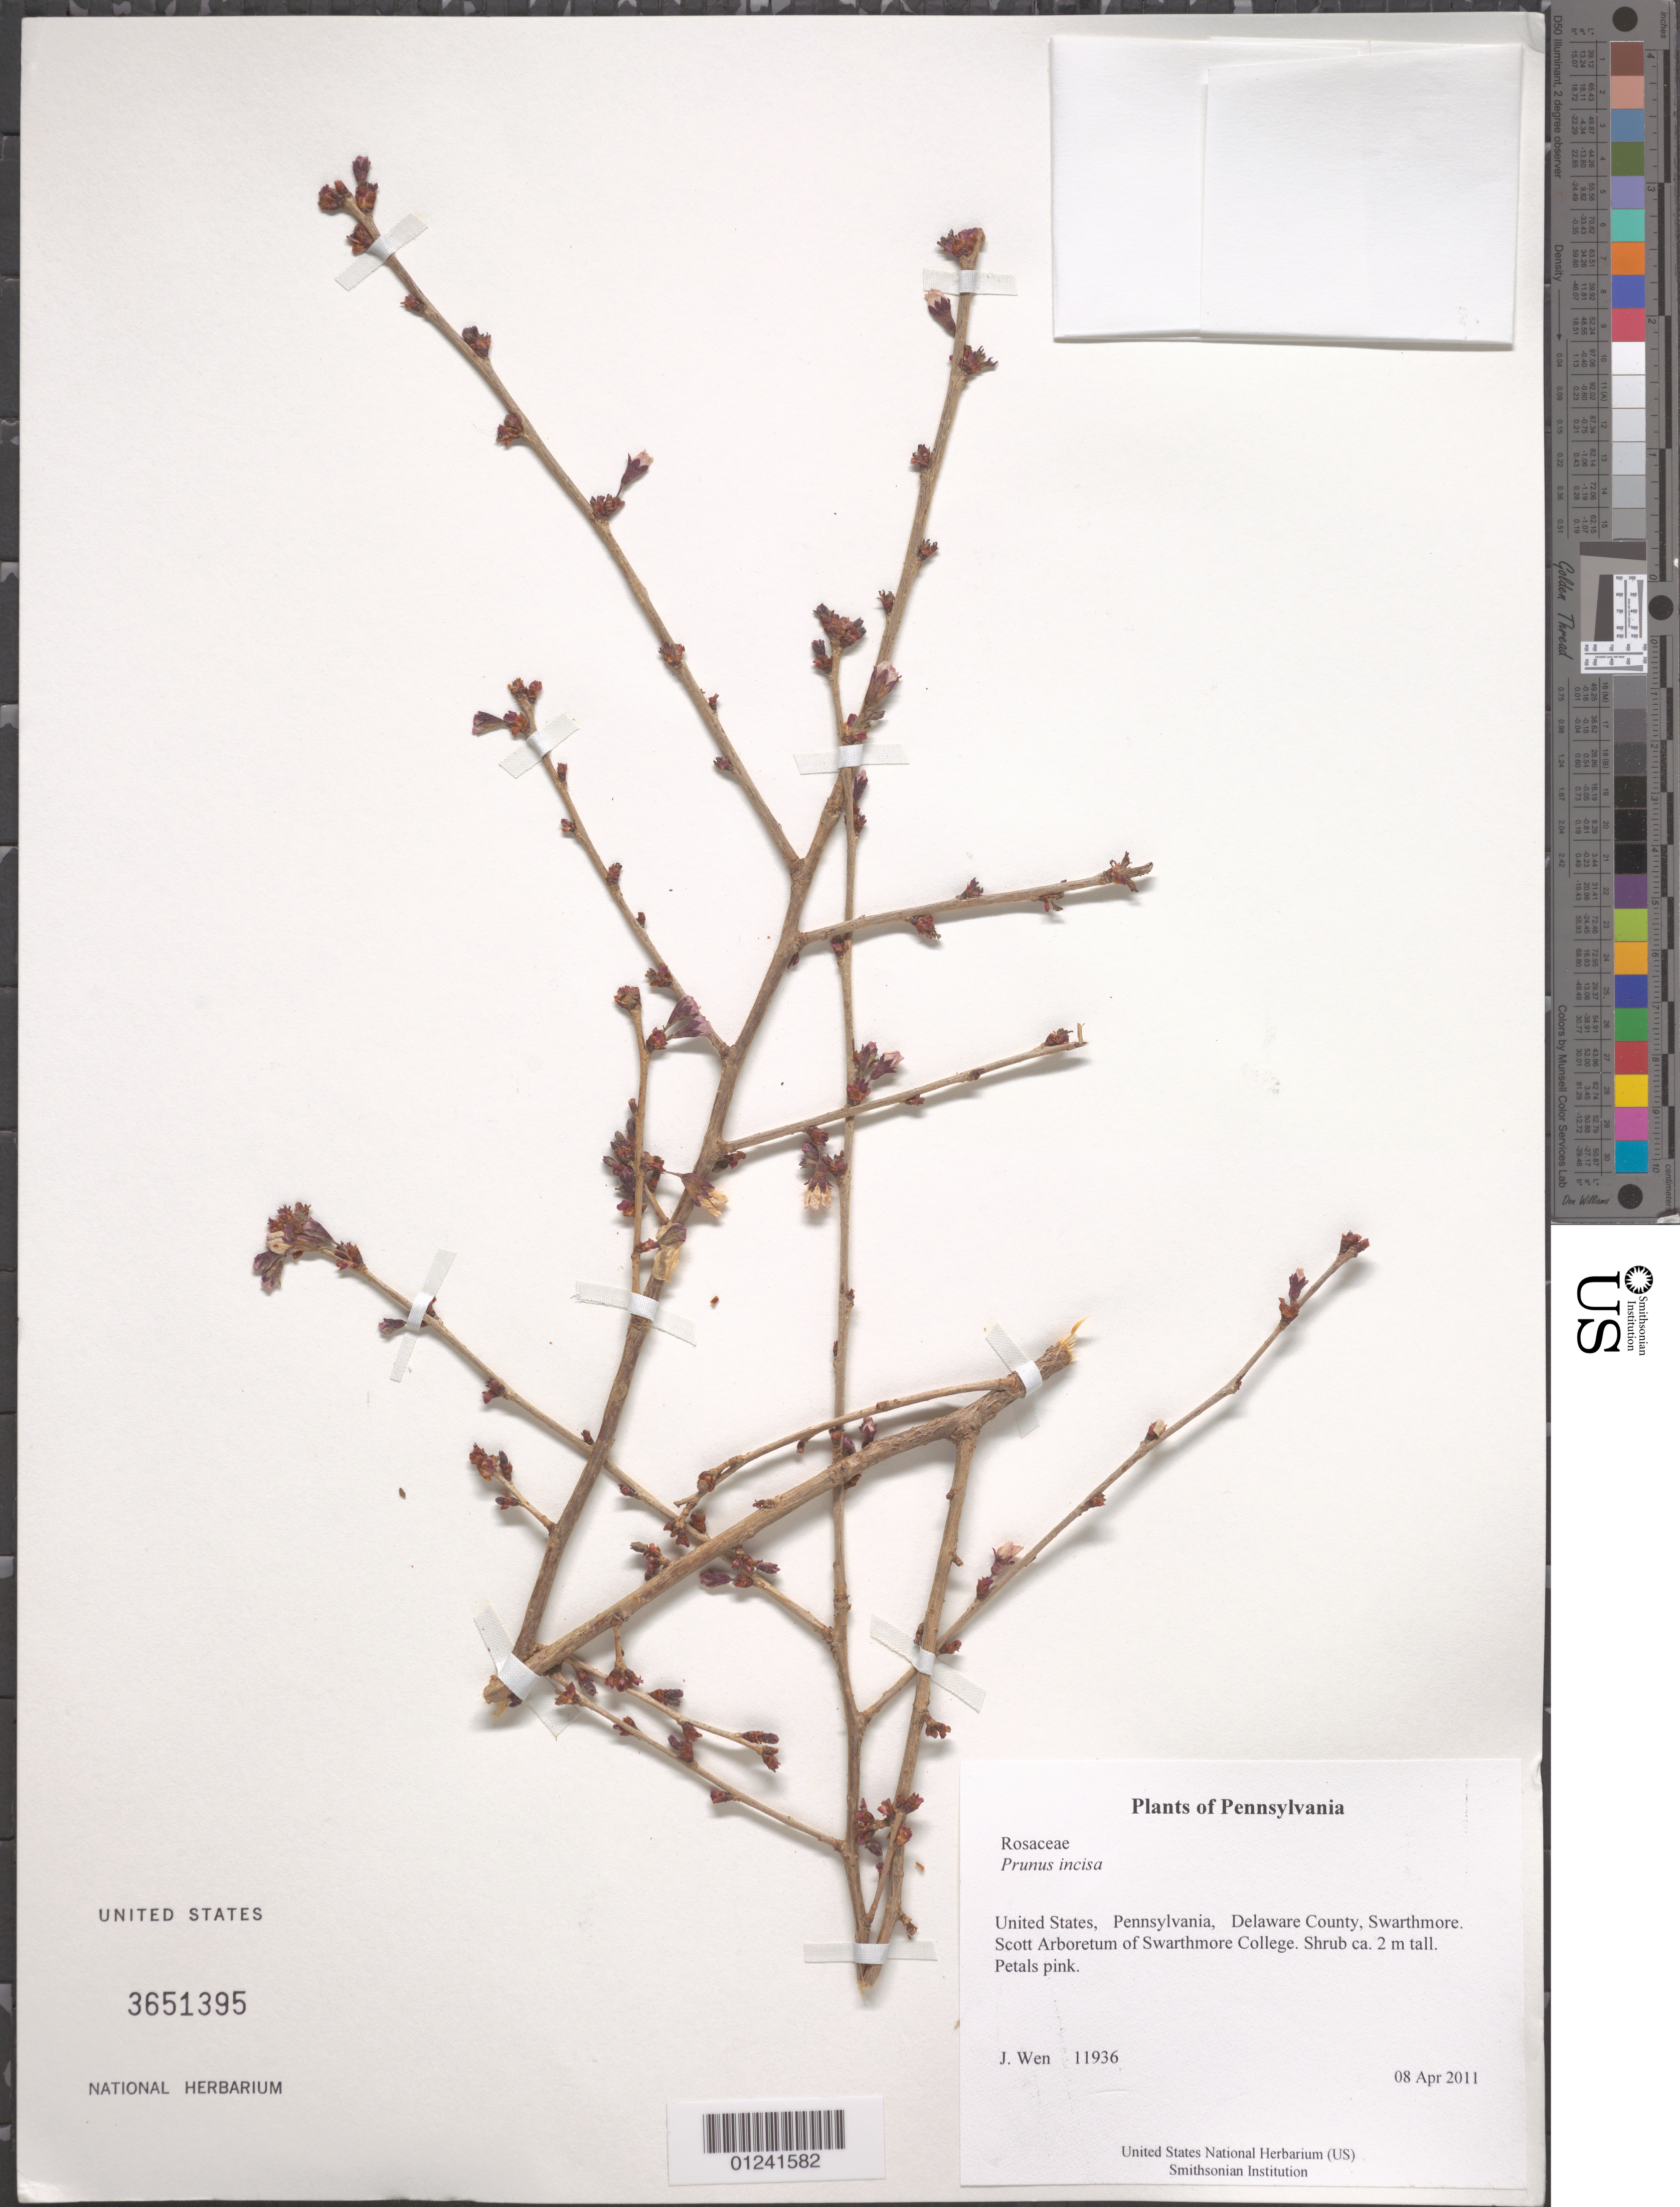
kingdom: Plantae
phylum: Tracheophyta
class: Magnoliopsida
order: Rosales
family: Rosaceae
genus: Prunus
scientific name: Prunus incisa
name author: Thunb.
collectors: J. Wen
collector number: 11936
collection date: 2011-04-08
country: United States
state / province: Pennsylvania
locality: Delaware County, Swarthmore. Scott Arboretum of Swarthmore College.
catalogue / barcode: US 3651395